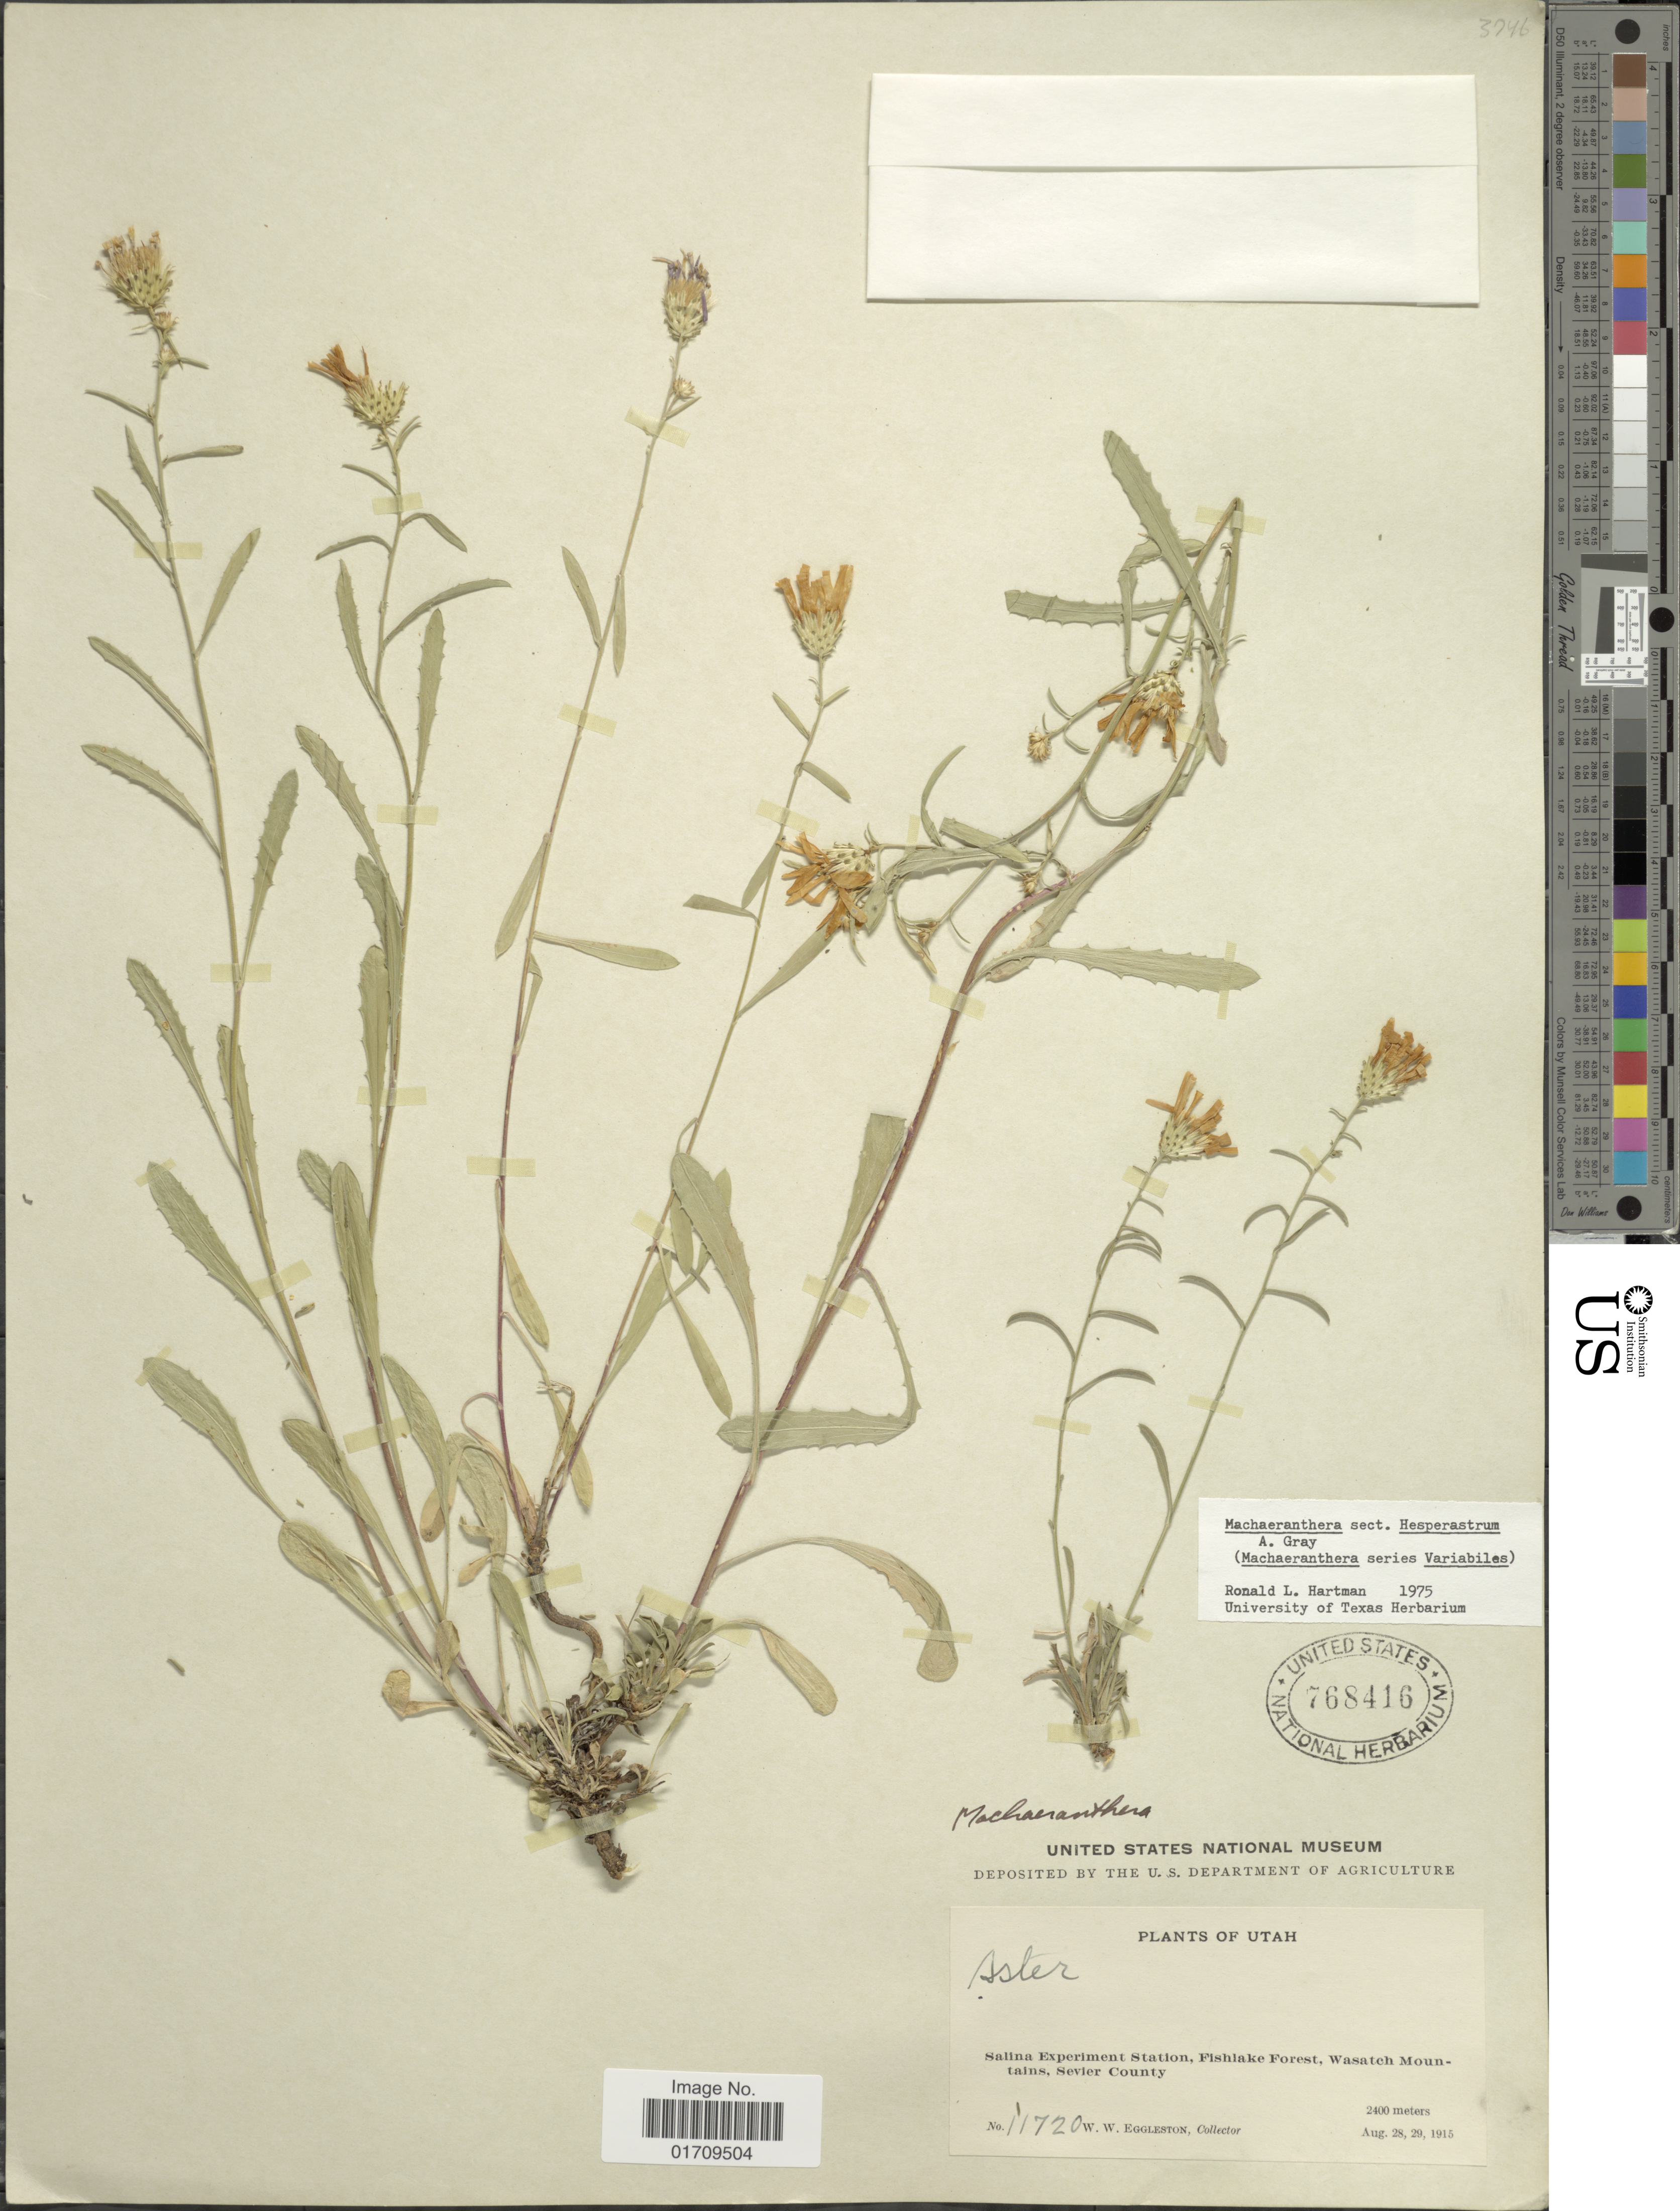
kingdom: Plantae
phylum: Tracheophyta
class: Magnoliopsida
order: Asterales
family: Asteraceae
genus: Machaeranthera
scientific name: Machaeranthera sp.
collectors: W. W. Eggleston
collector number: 11720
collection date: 1915-08-28/1915-08-29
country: United States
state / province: Utah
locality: Salina Experiment Station, Fishlake Forest, Wasatch Mountains, Sevier County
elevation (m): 2400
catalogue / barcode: US 768416